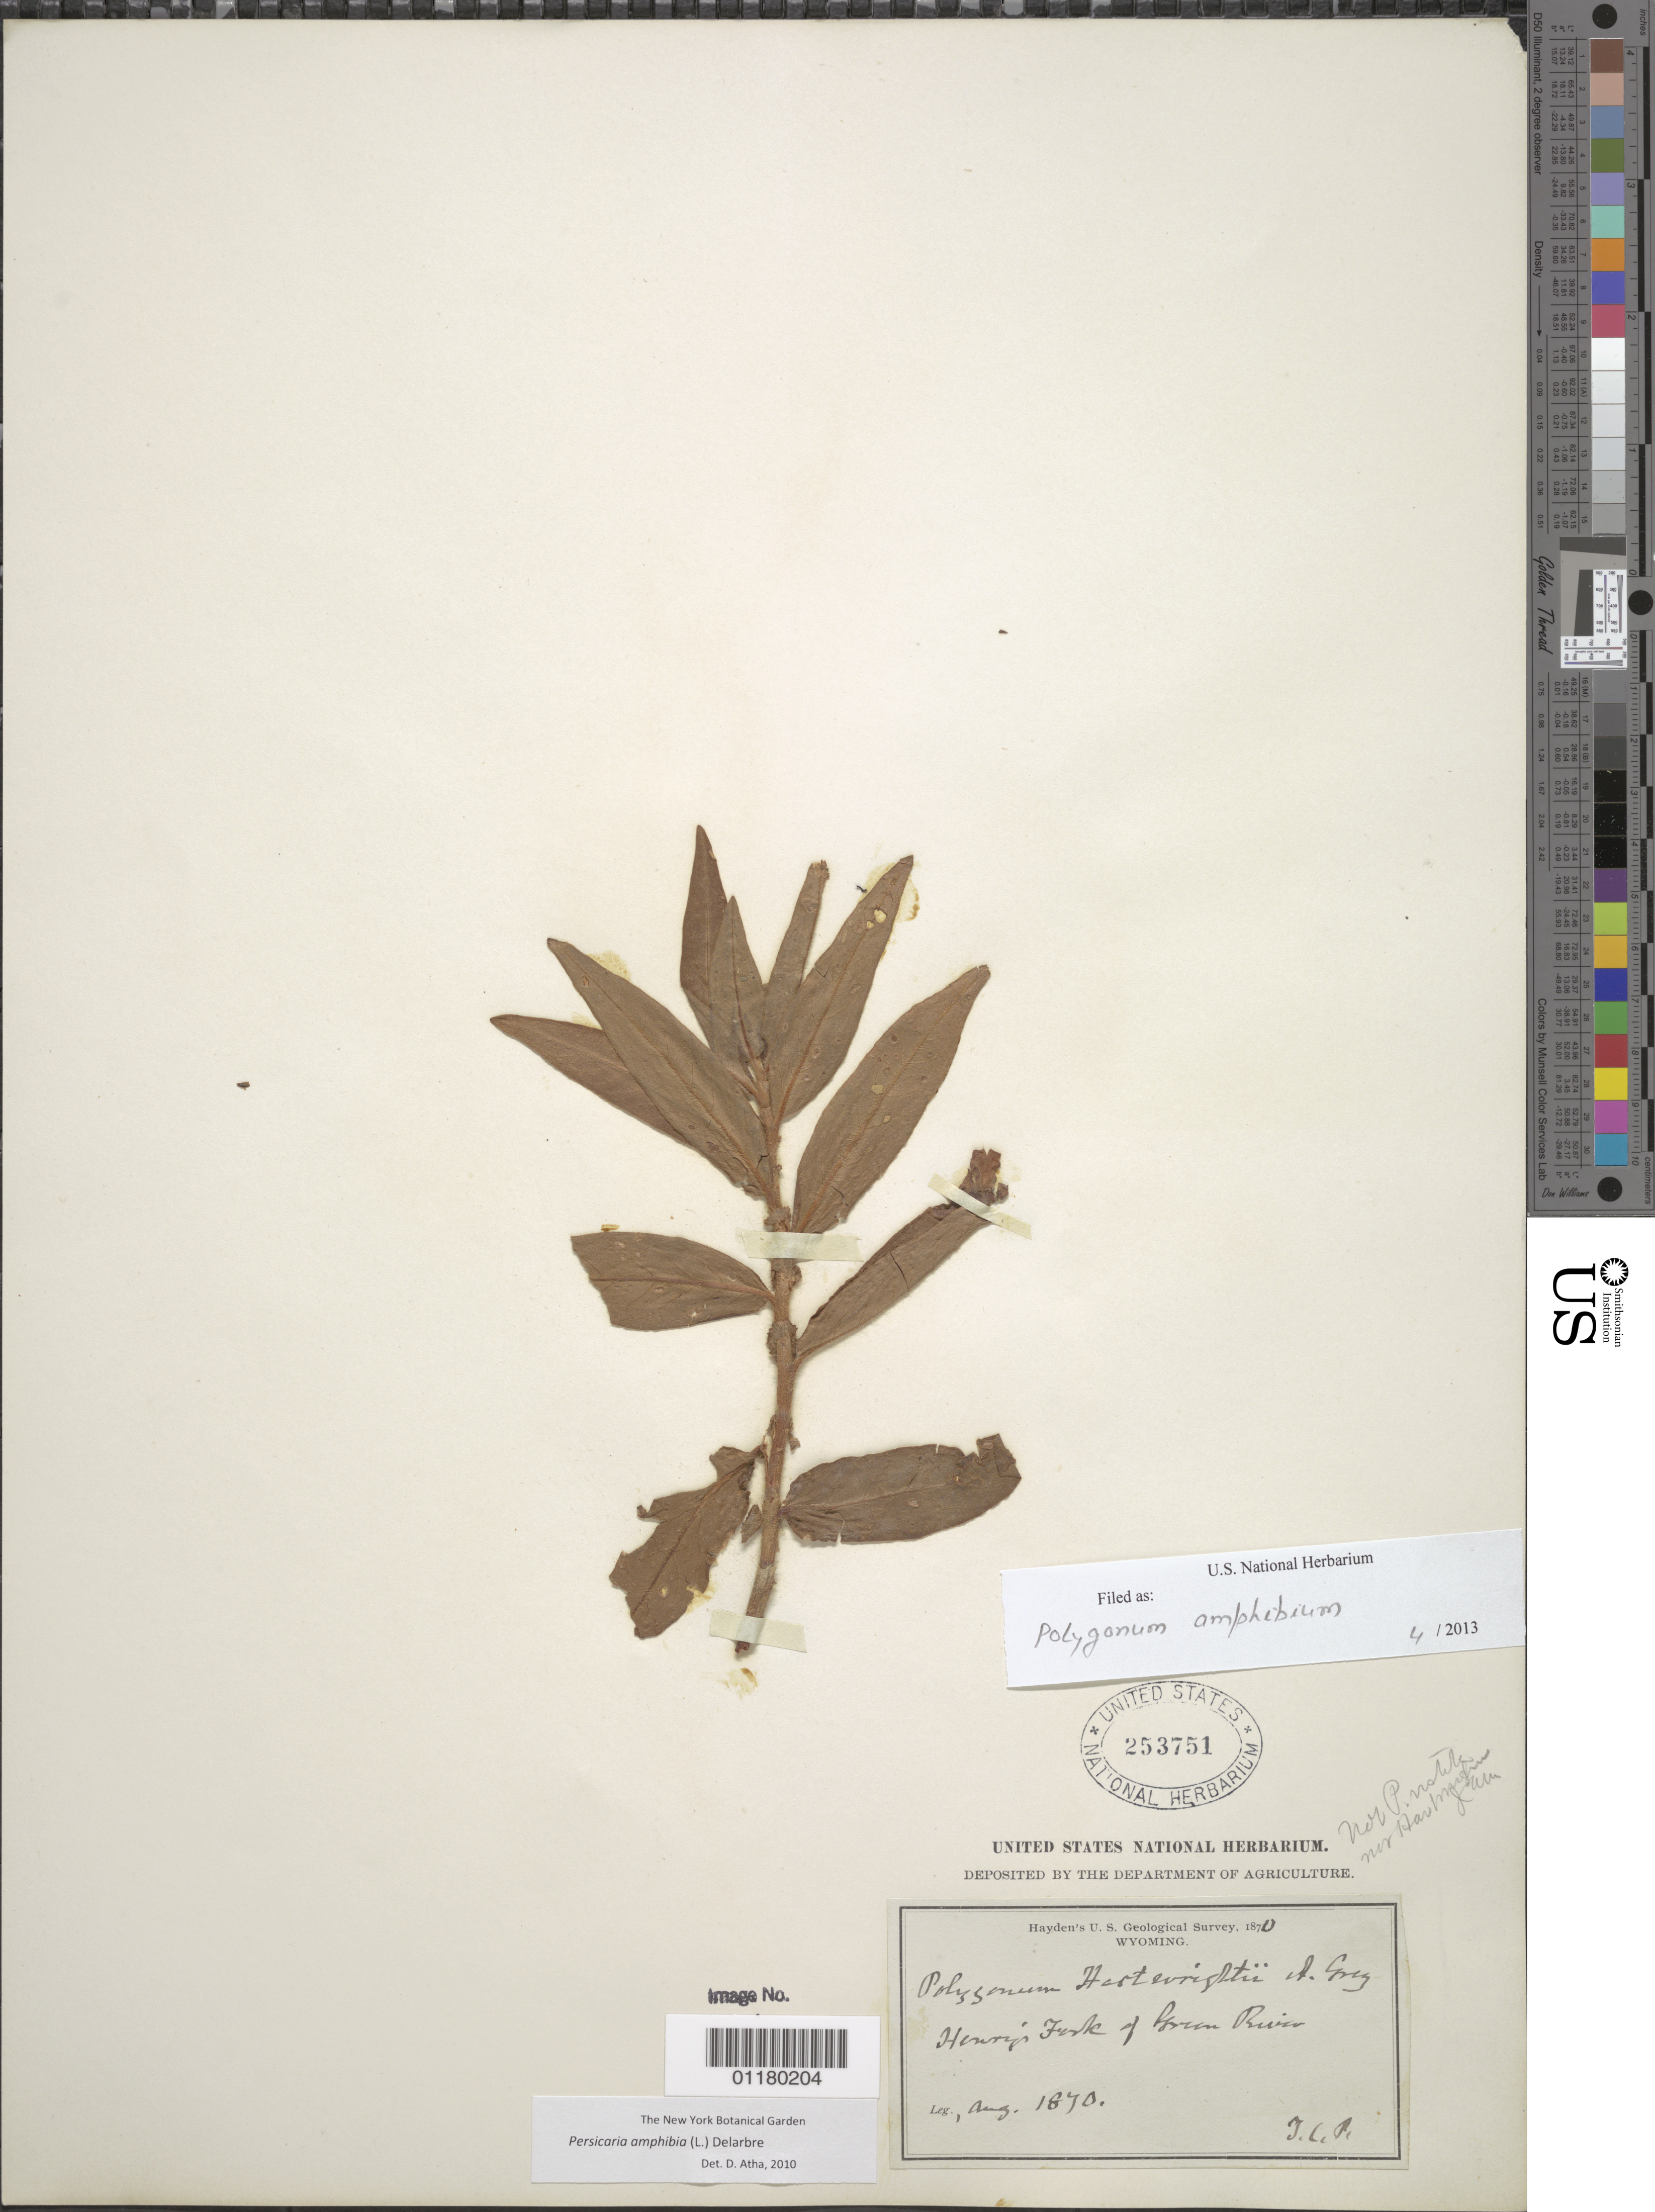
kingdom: Plantae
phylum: Tracheophyta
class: Magnoliopsida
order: Caryophyllales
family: Polygonaceae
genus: Persicaria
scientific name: Persicaria amphibia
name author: (L.) Delarbre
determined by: Atha, D. E.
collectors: T. C. Porter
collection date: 1870-08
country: United States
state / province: Wyoming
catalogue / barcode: US 253751